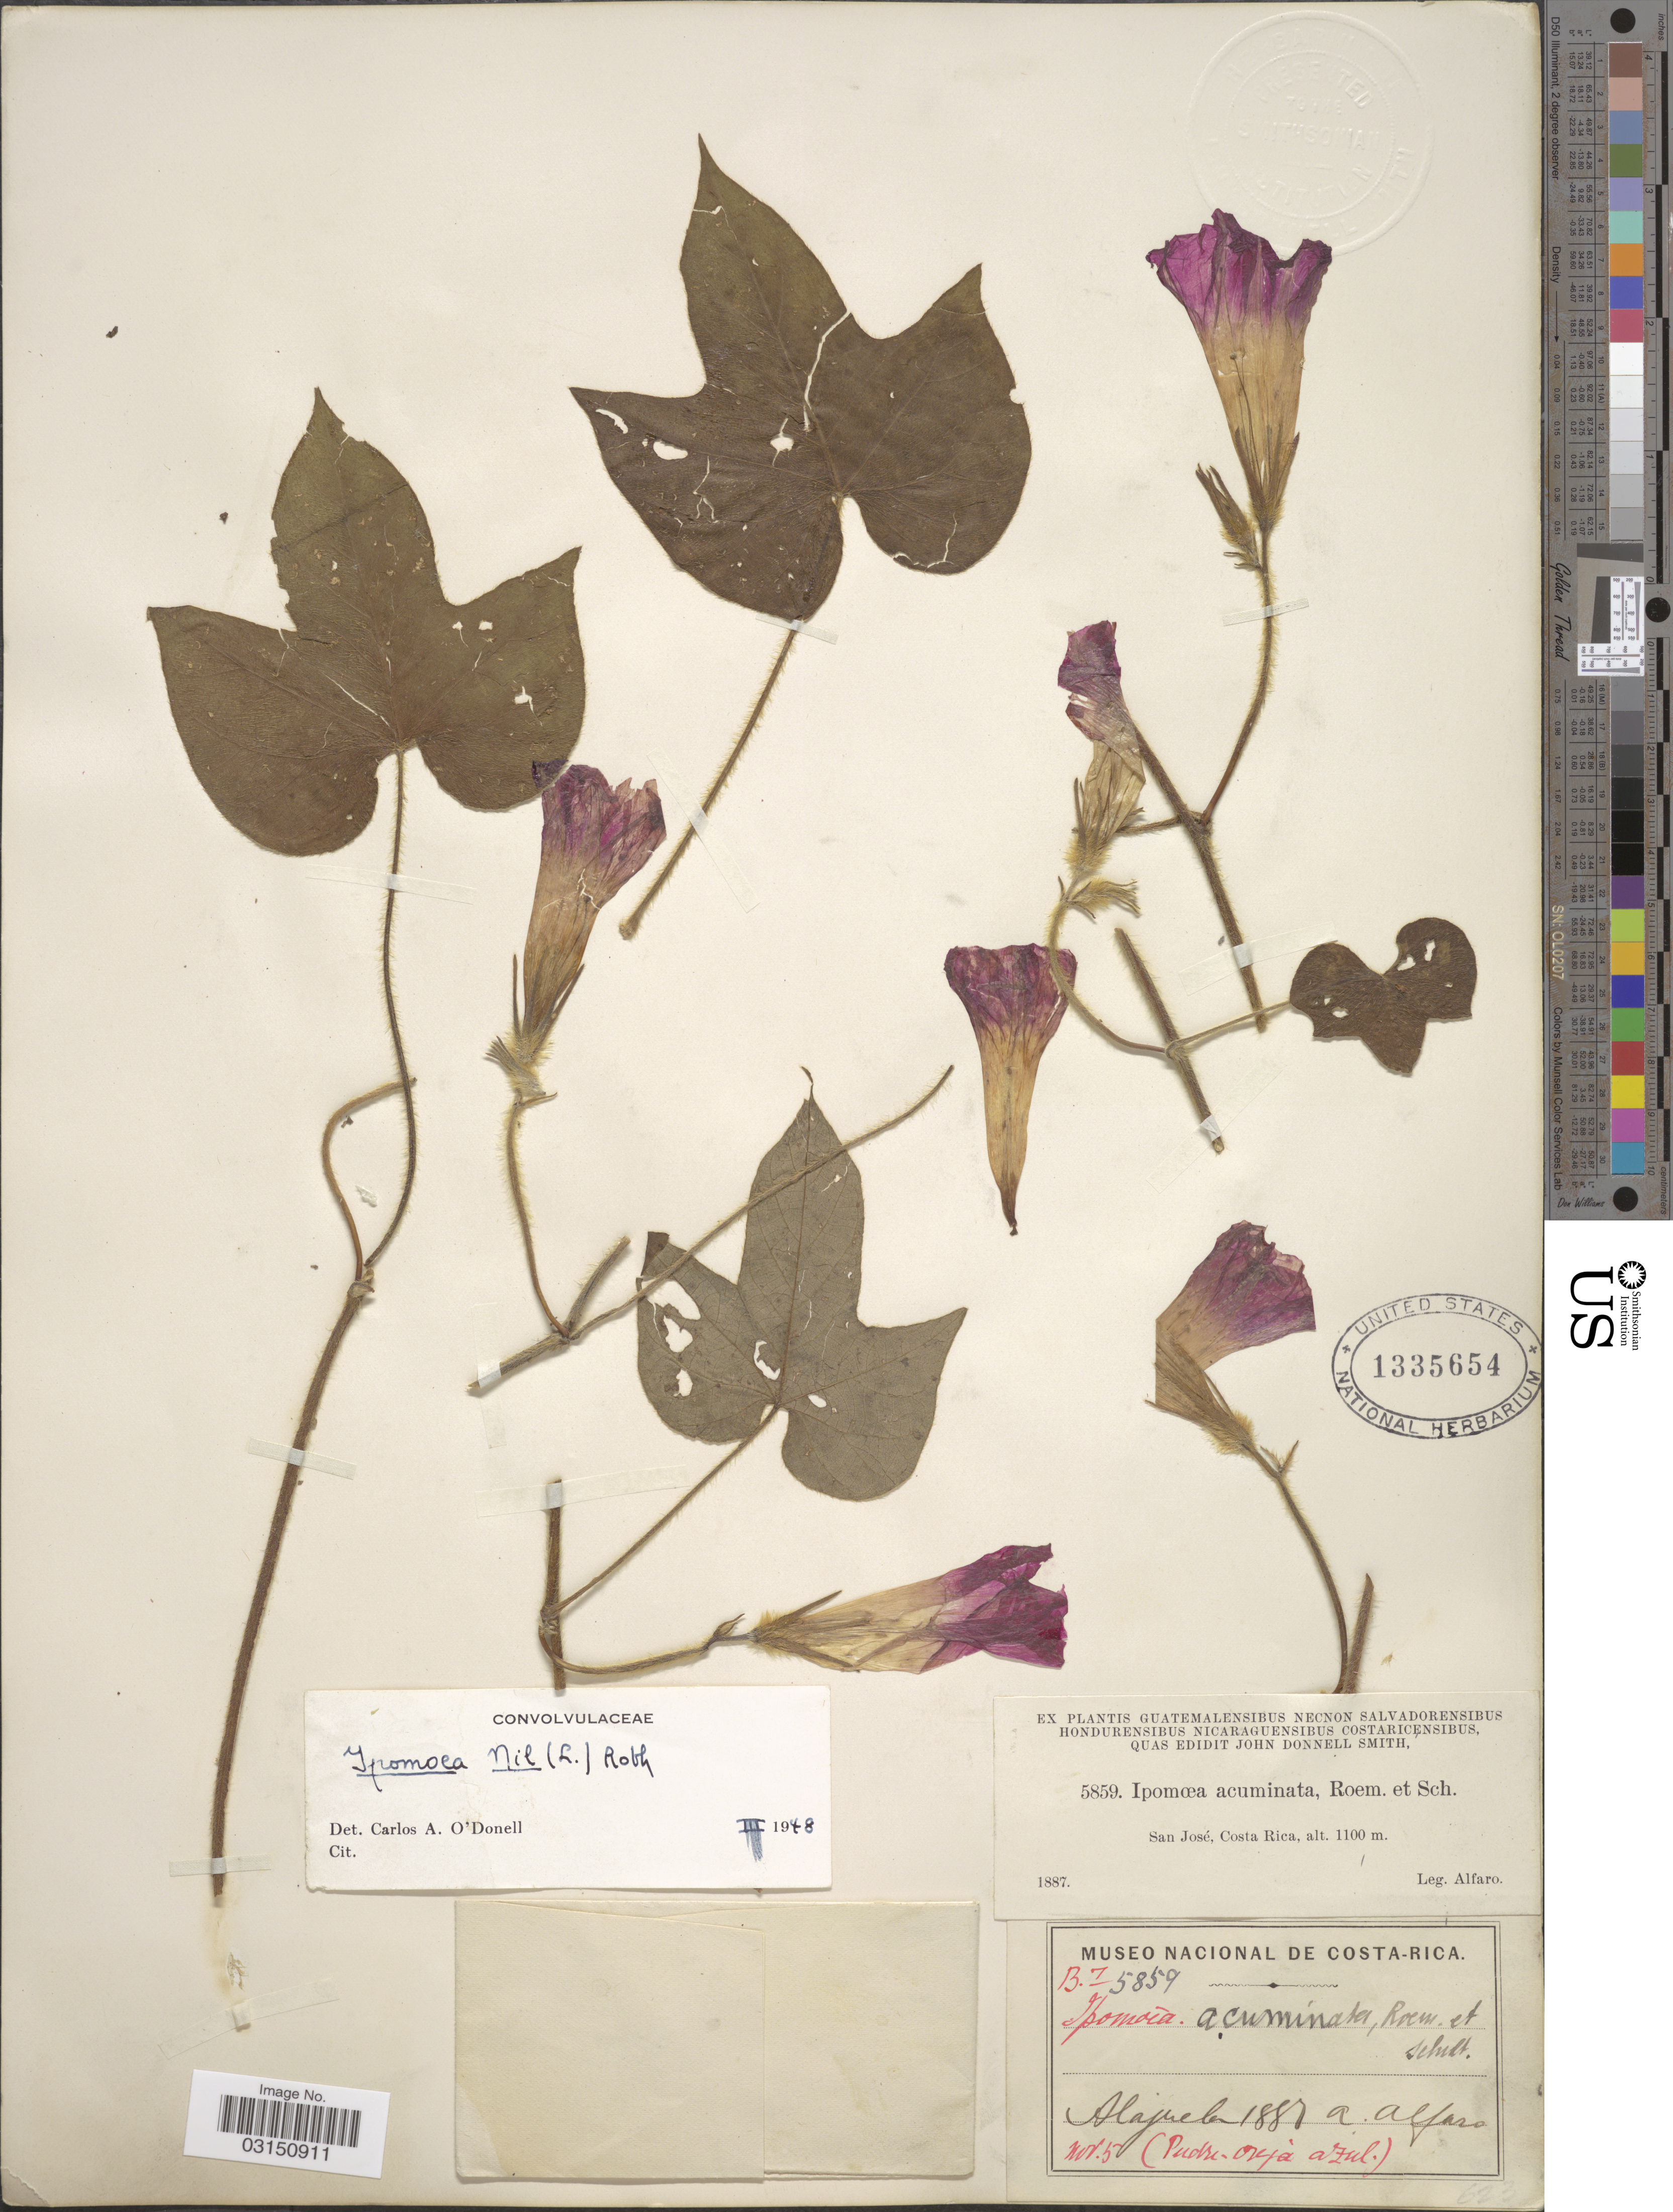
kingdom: Plantae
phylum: Tracheophyta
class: Magnoliopsida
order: Solanales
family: Convolvulaceae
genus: Ipomoea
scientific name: Ipomoea nil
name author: (L.) Roth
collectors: A. Alfaro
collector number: B 7/ 5859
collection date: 1887-11-05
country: Costa Rica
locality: San José, Alajuela.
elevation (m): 1100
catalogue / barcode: US 1335654